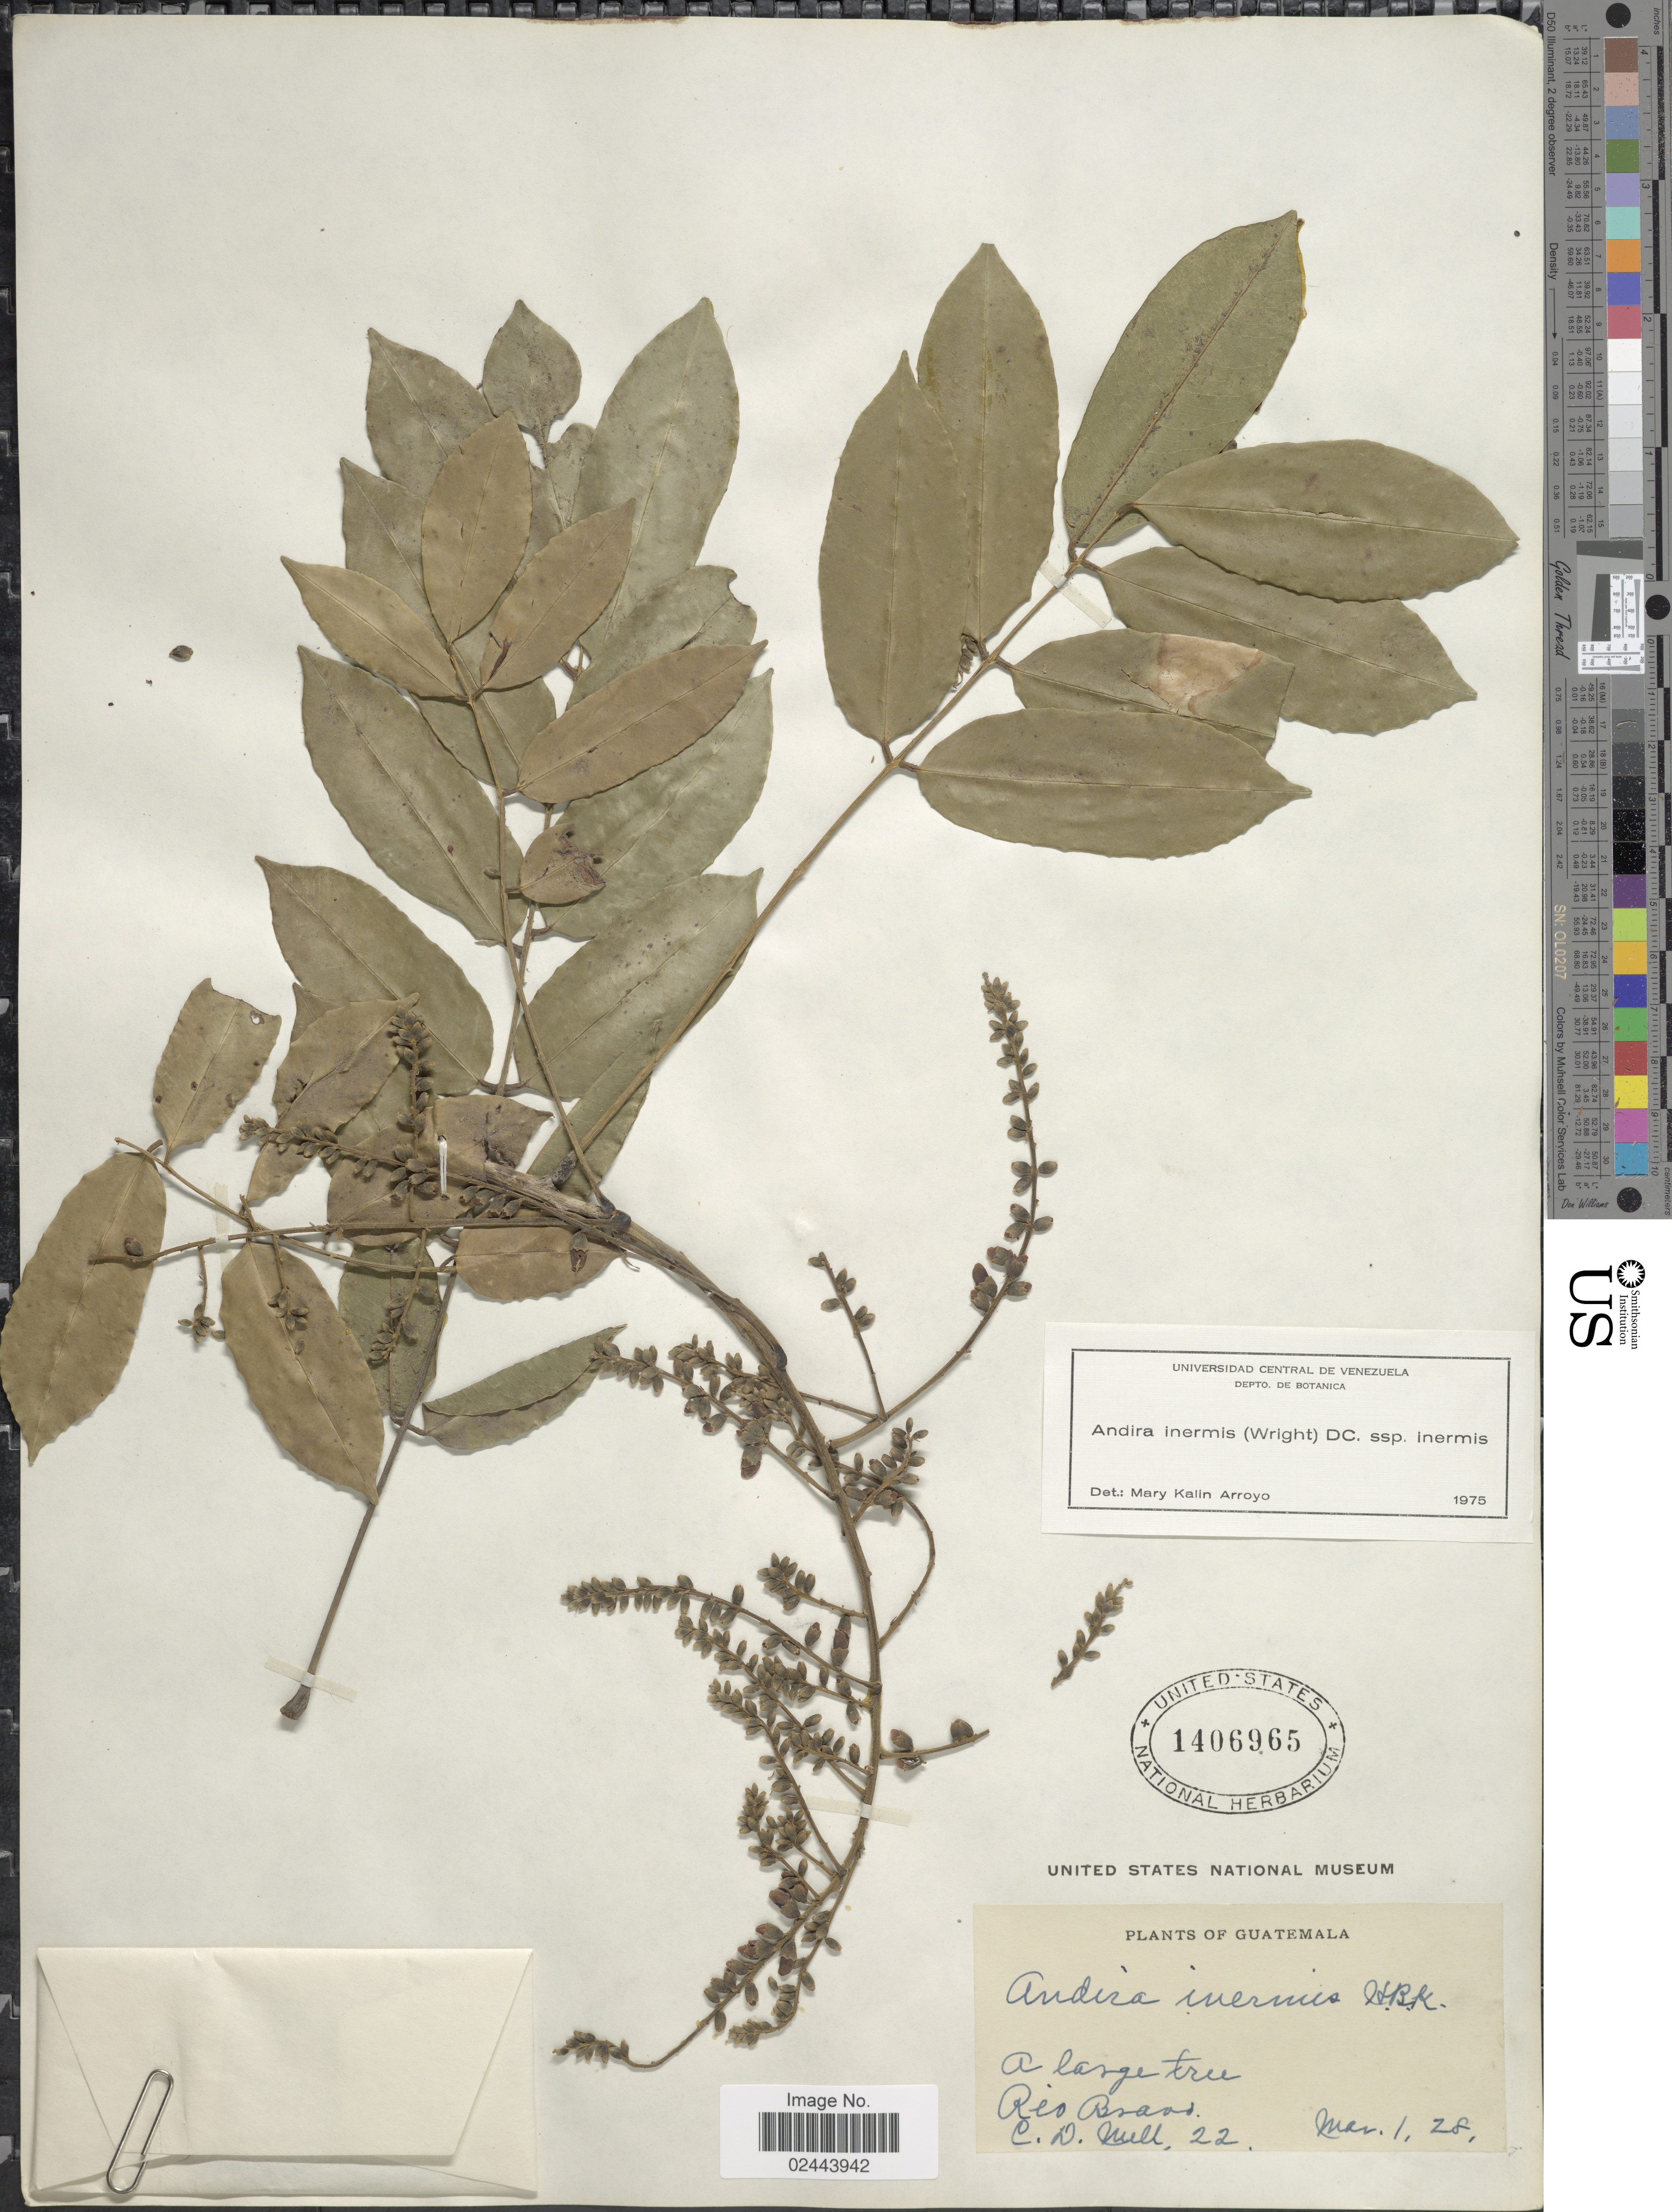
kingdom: Plantae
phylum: Tracheophyta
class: Magnoliopsida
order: Fabales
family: Fabaceae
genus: Andira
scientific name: Andira inermis subsp. inermis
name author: (W. Wright) Kunth ex DC.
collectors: C. D. Mell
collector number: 22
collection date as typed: Transcribed d/m/y: 1/3/28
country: Guatemala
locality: Rio Bravo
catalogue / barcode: US 1406965